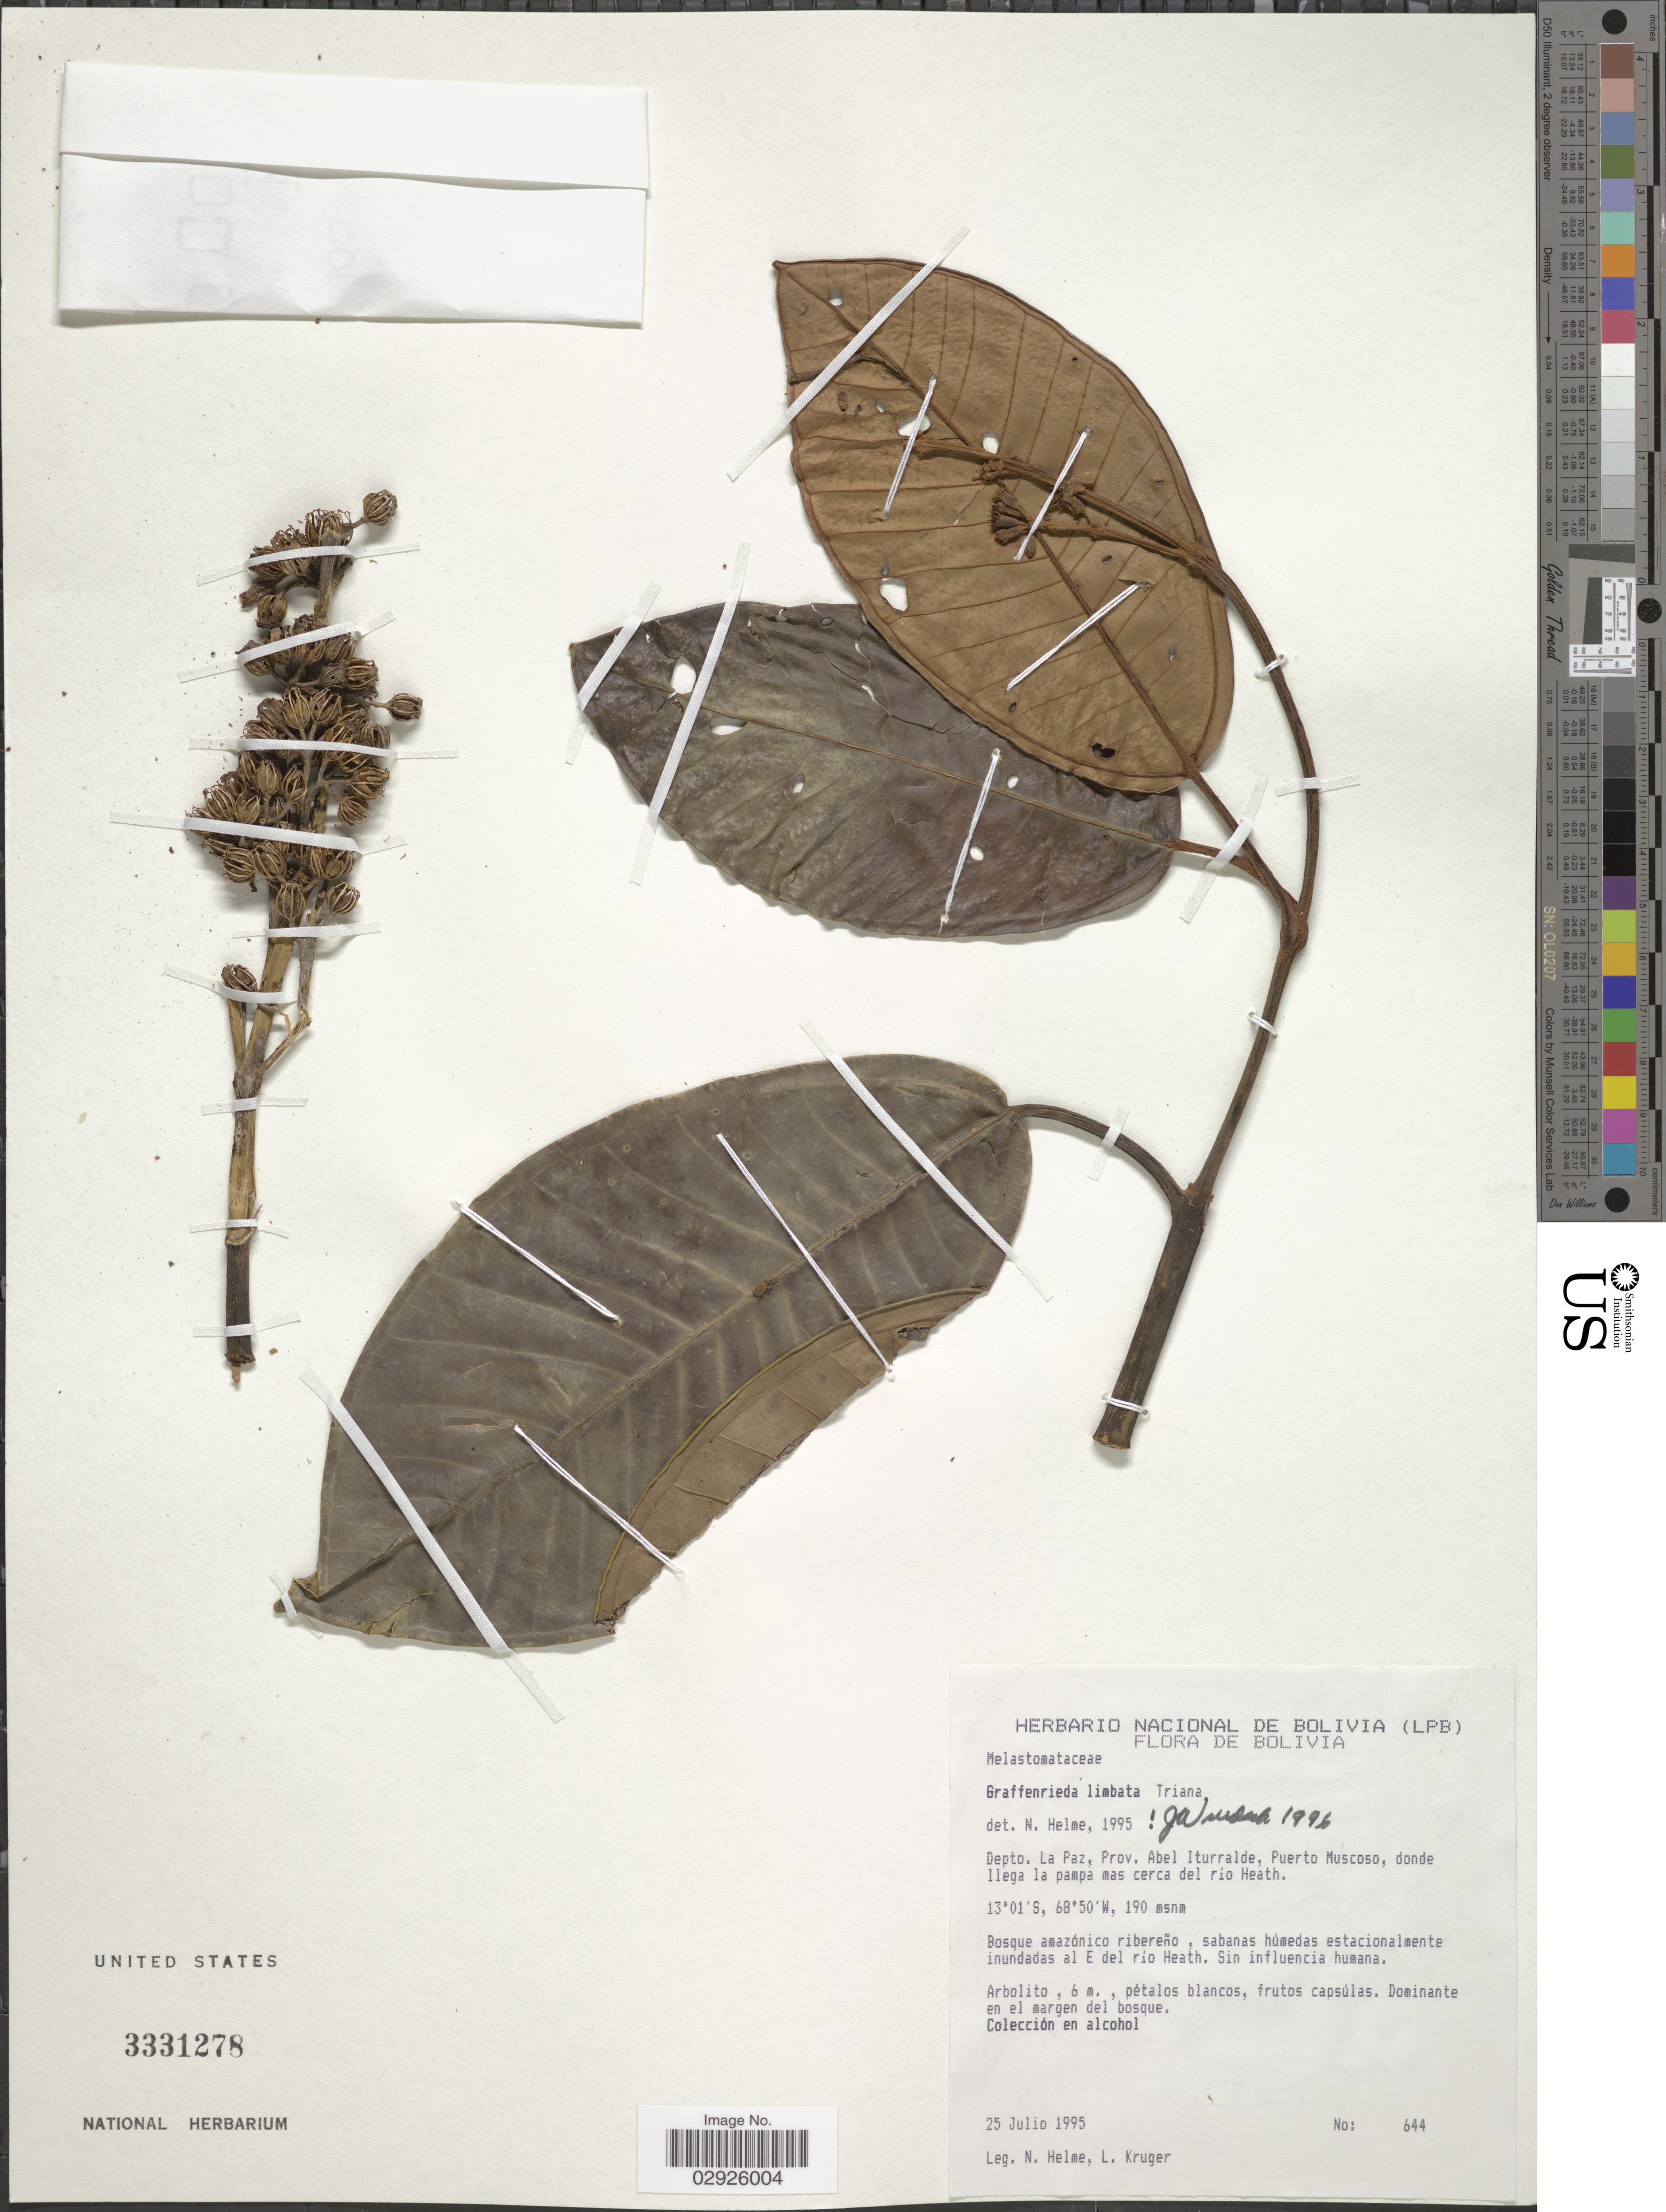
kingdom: Plantae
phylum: Tracheophyta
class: Magnoliopsida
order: Myrtales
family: Melastomataceae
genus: Graffenrieda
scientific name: Graffenrieda limbata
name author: Triana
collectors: N. Helme & L. Kruger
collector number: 644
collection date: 1995-07-25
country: Bolivia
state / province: La Paz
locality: Depto. La Paz, Prov. Abel Iturralde, Puerto Muscoso, donde llega la pampa mas cerca del río Heath.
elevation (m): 190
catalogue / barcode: US 3331278